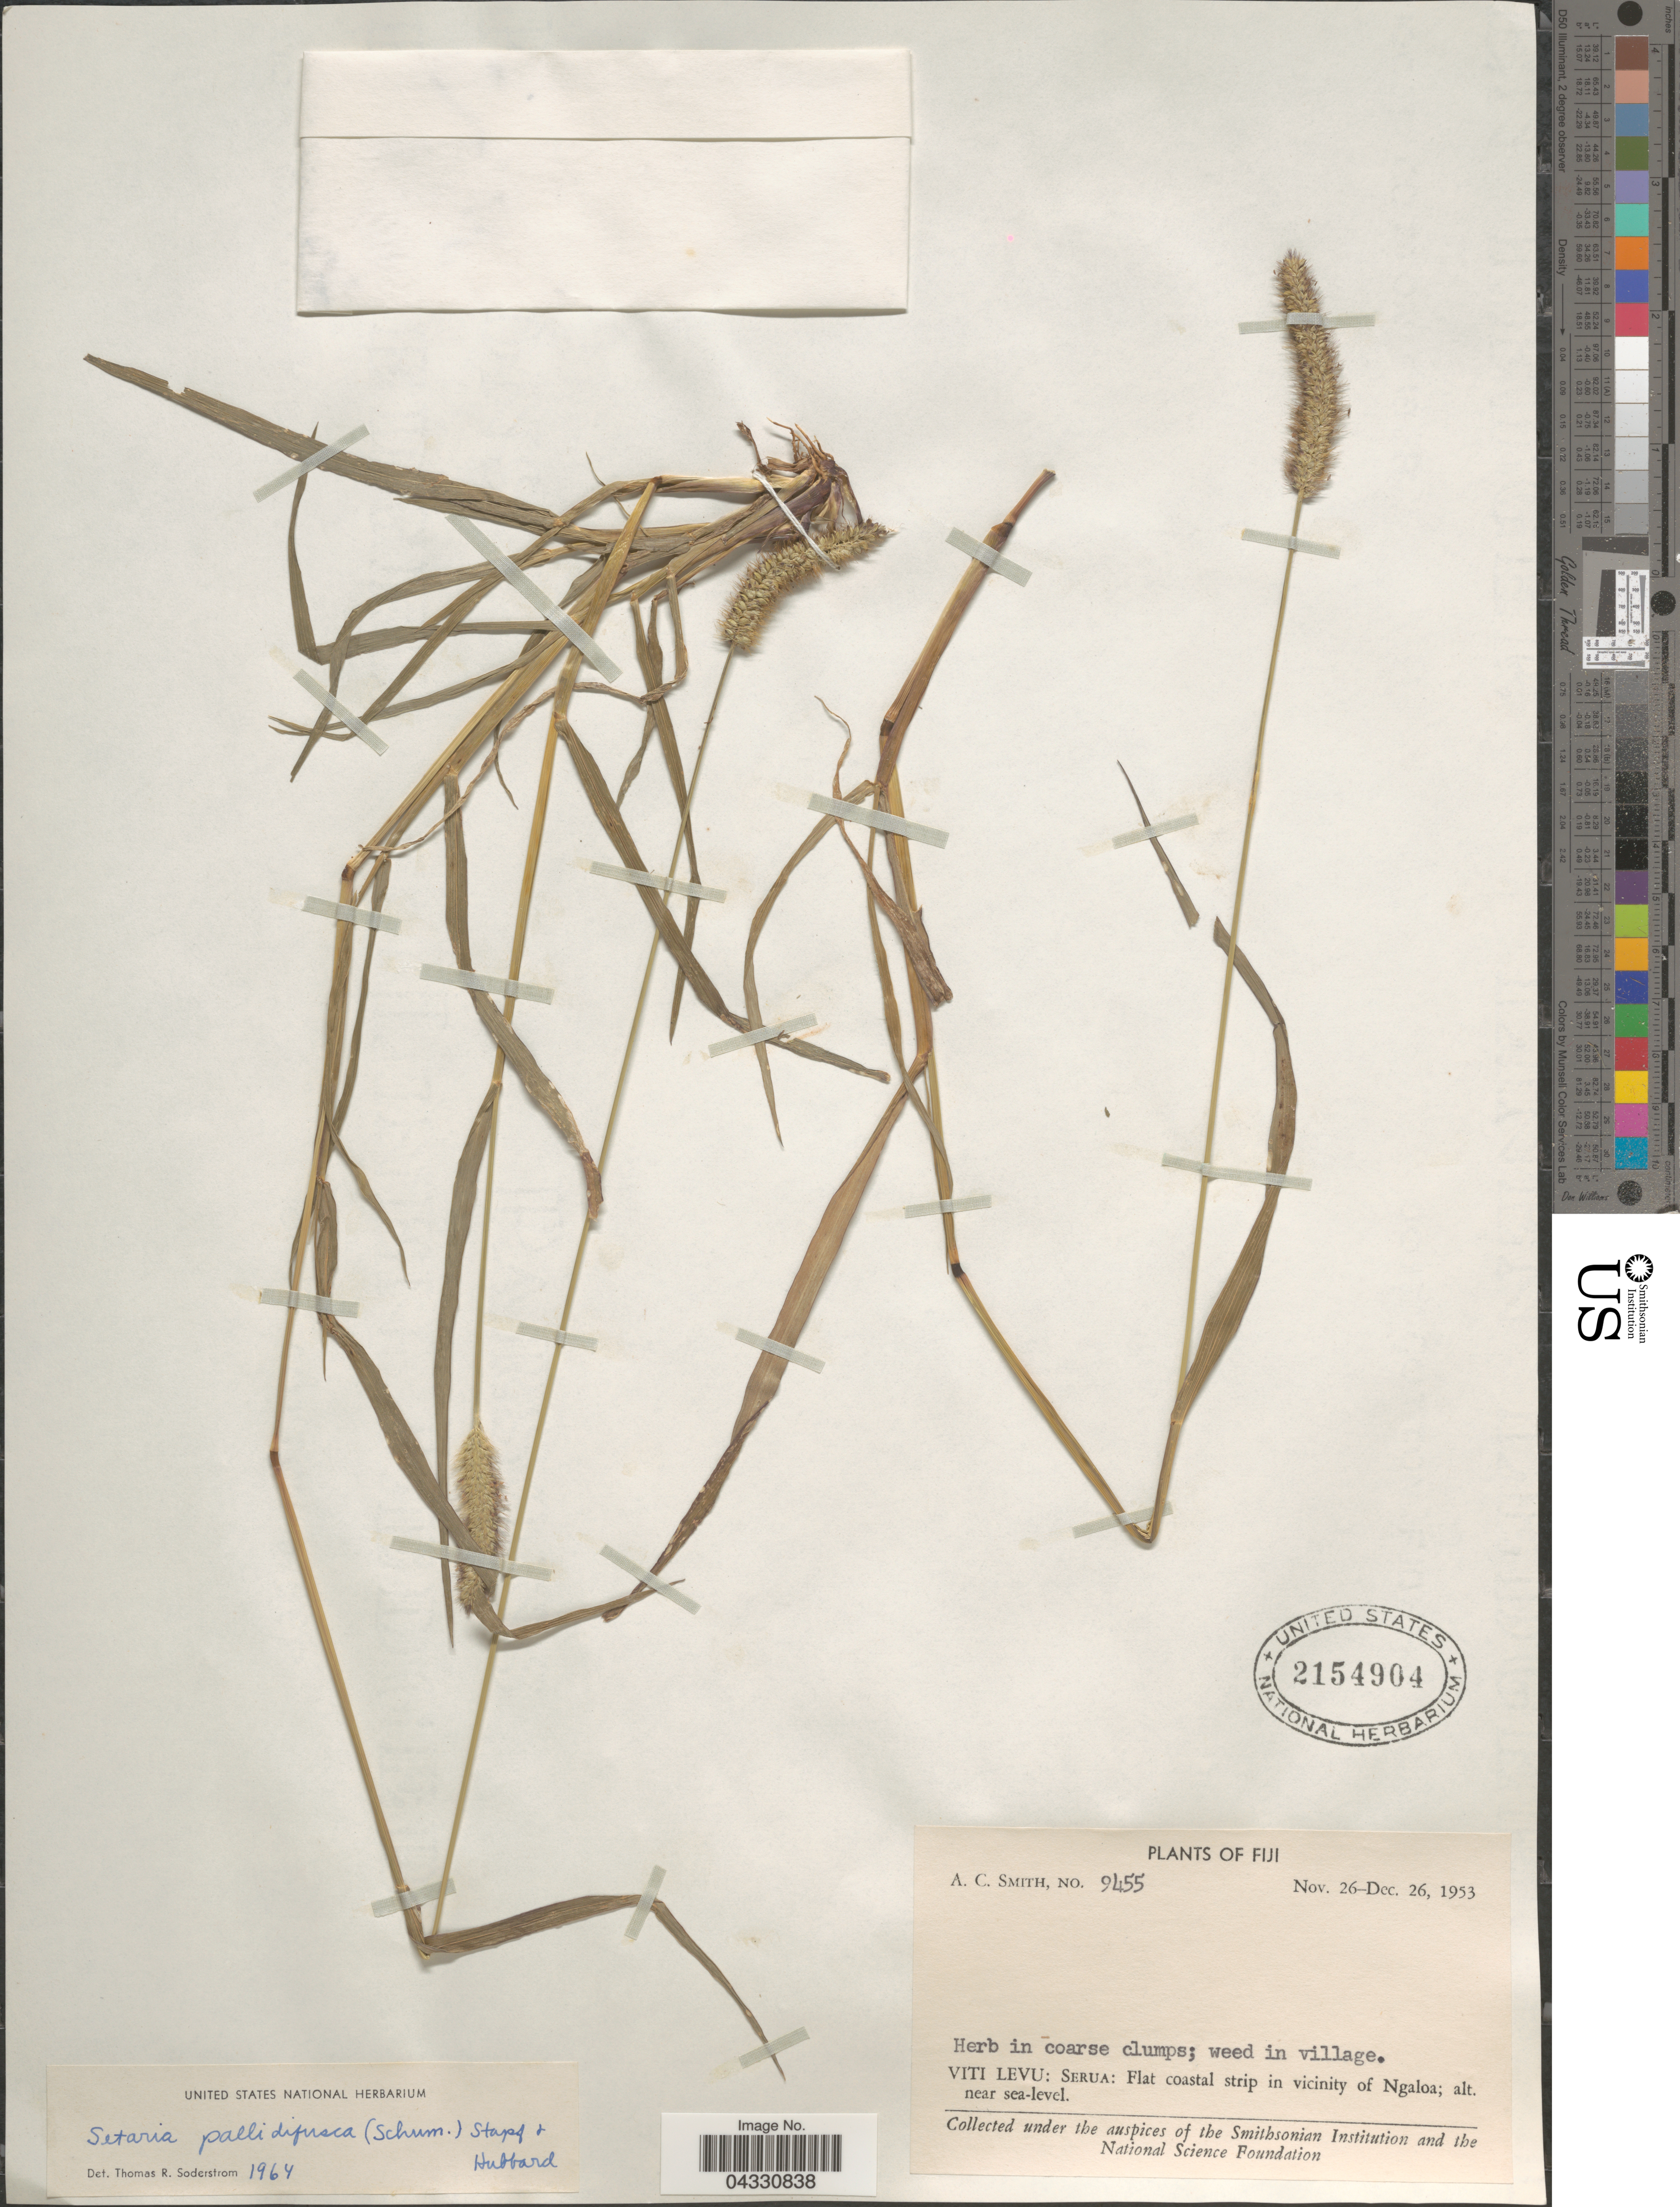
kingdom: Plantae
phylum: Tracheophyta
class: Liliopsida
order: Poales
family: Poaceae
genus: Setaria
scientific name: Setaria pallide-fusca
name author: (Schumach.) Stapf & C.E. Hubb.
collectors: A. C. Smith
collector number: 9455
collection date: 1953-11-26/1953-12-26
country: Fiji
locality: Viti Levu: Serua: Flat coastal strip in vicinity of Ngaloa.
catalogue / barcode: US 2154904